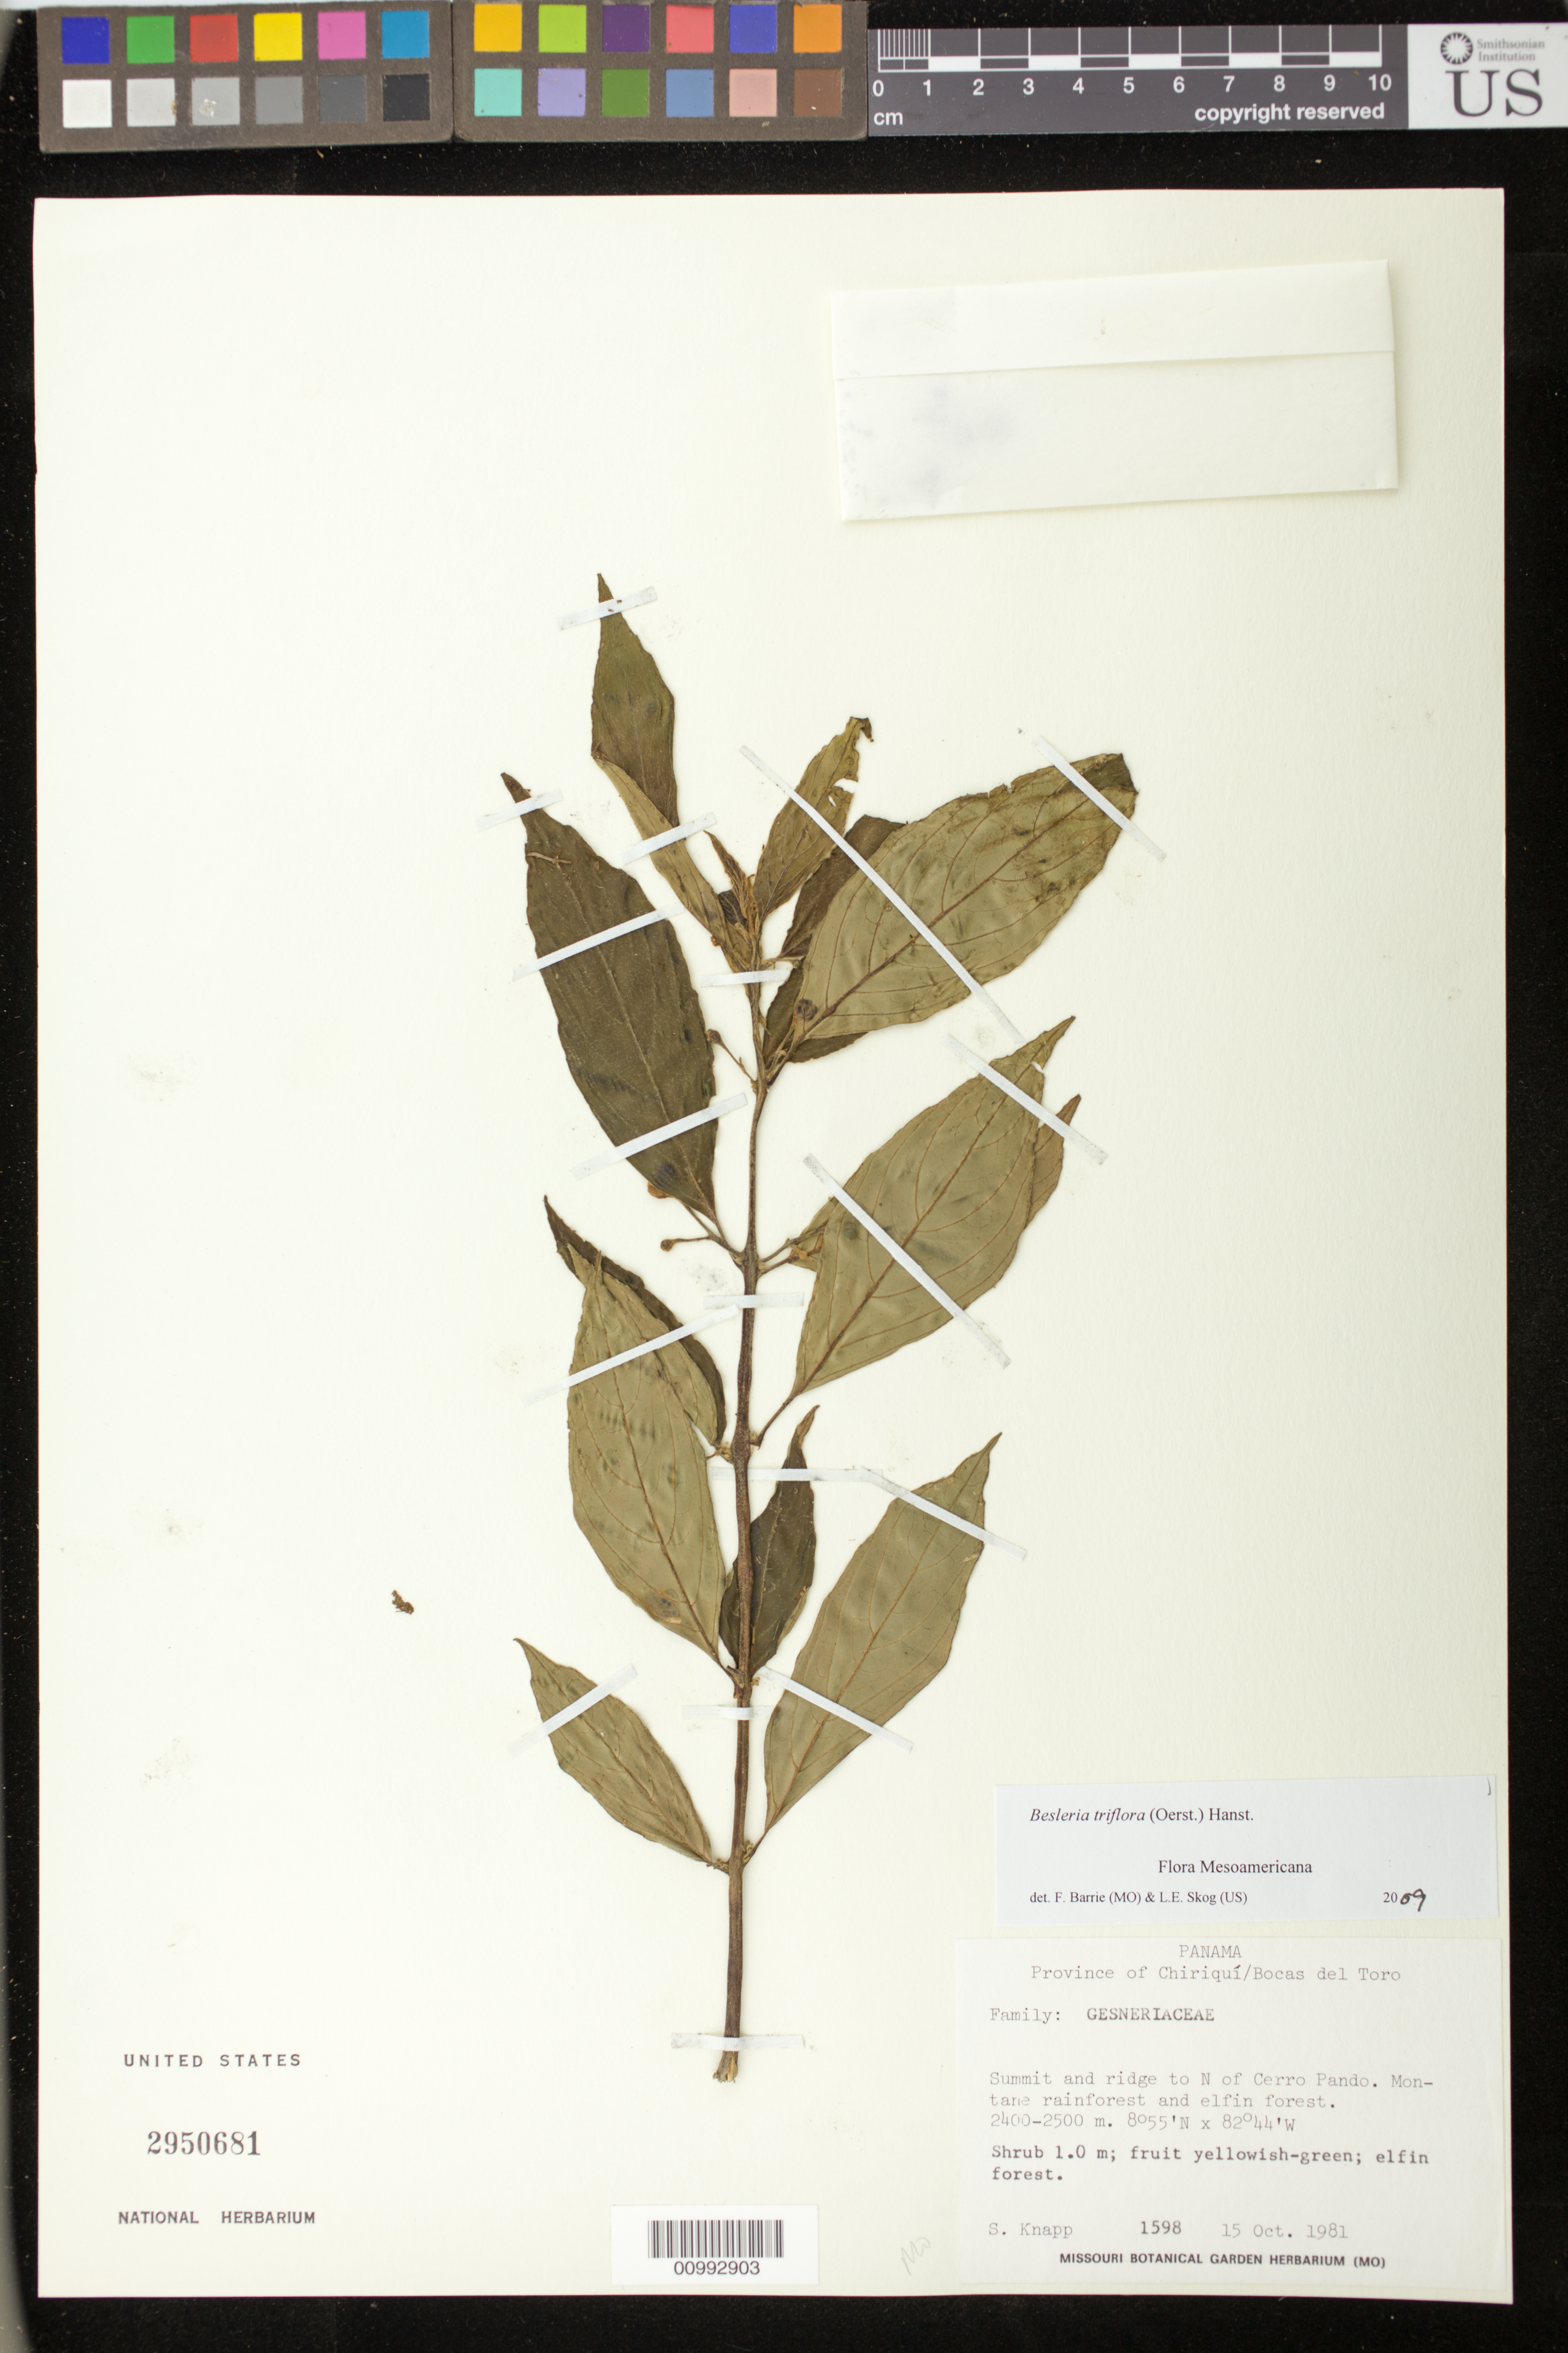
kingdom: Plantae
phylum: Tracheophyta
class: Magnoliopsida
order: Lamiales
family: Gesneriaceae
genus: Besleria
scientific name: Besleria triflora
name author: (Oerst.) Hanst.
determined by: Barrie, F. R.; Skog, Laurence E.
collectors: S. Knapp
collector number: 1598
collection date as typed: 15 Oct 1981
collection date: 1981-10-15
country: Panama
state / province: Chiriquí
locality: Summit and ridge to N of Cerro Pando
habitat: Montane rainforest and elfin forest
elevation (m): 2400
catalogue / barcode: US 2950681